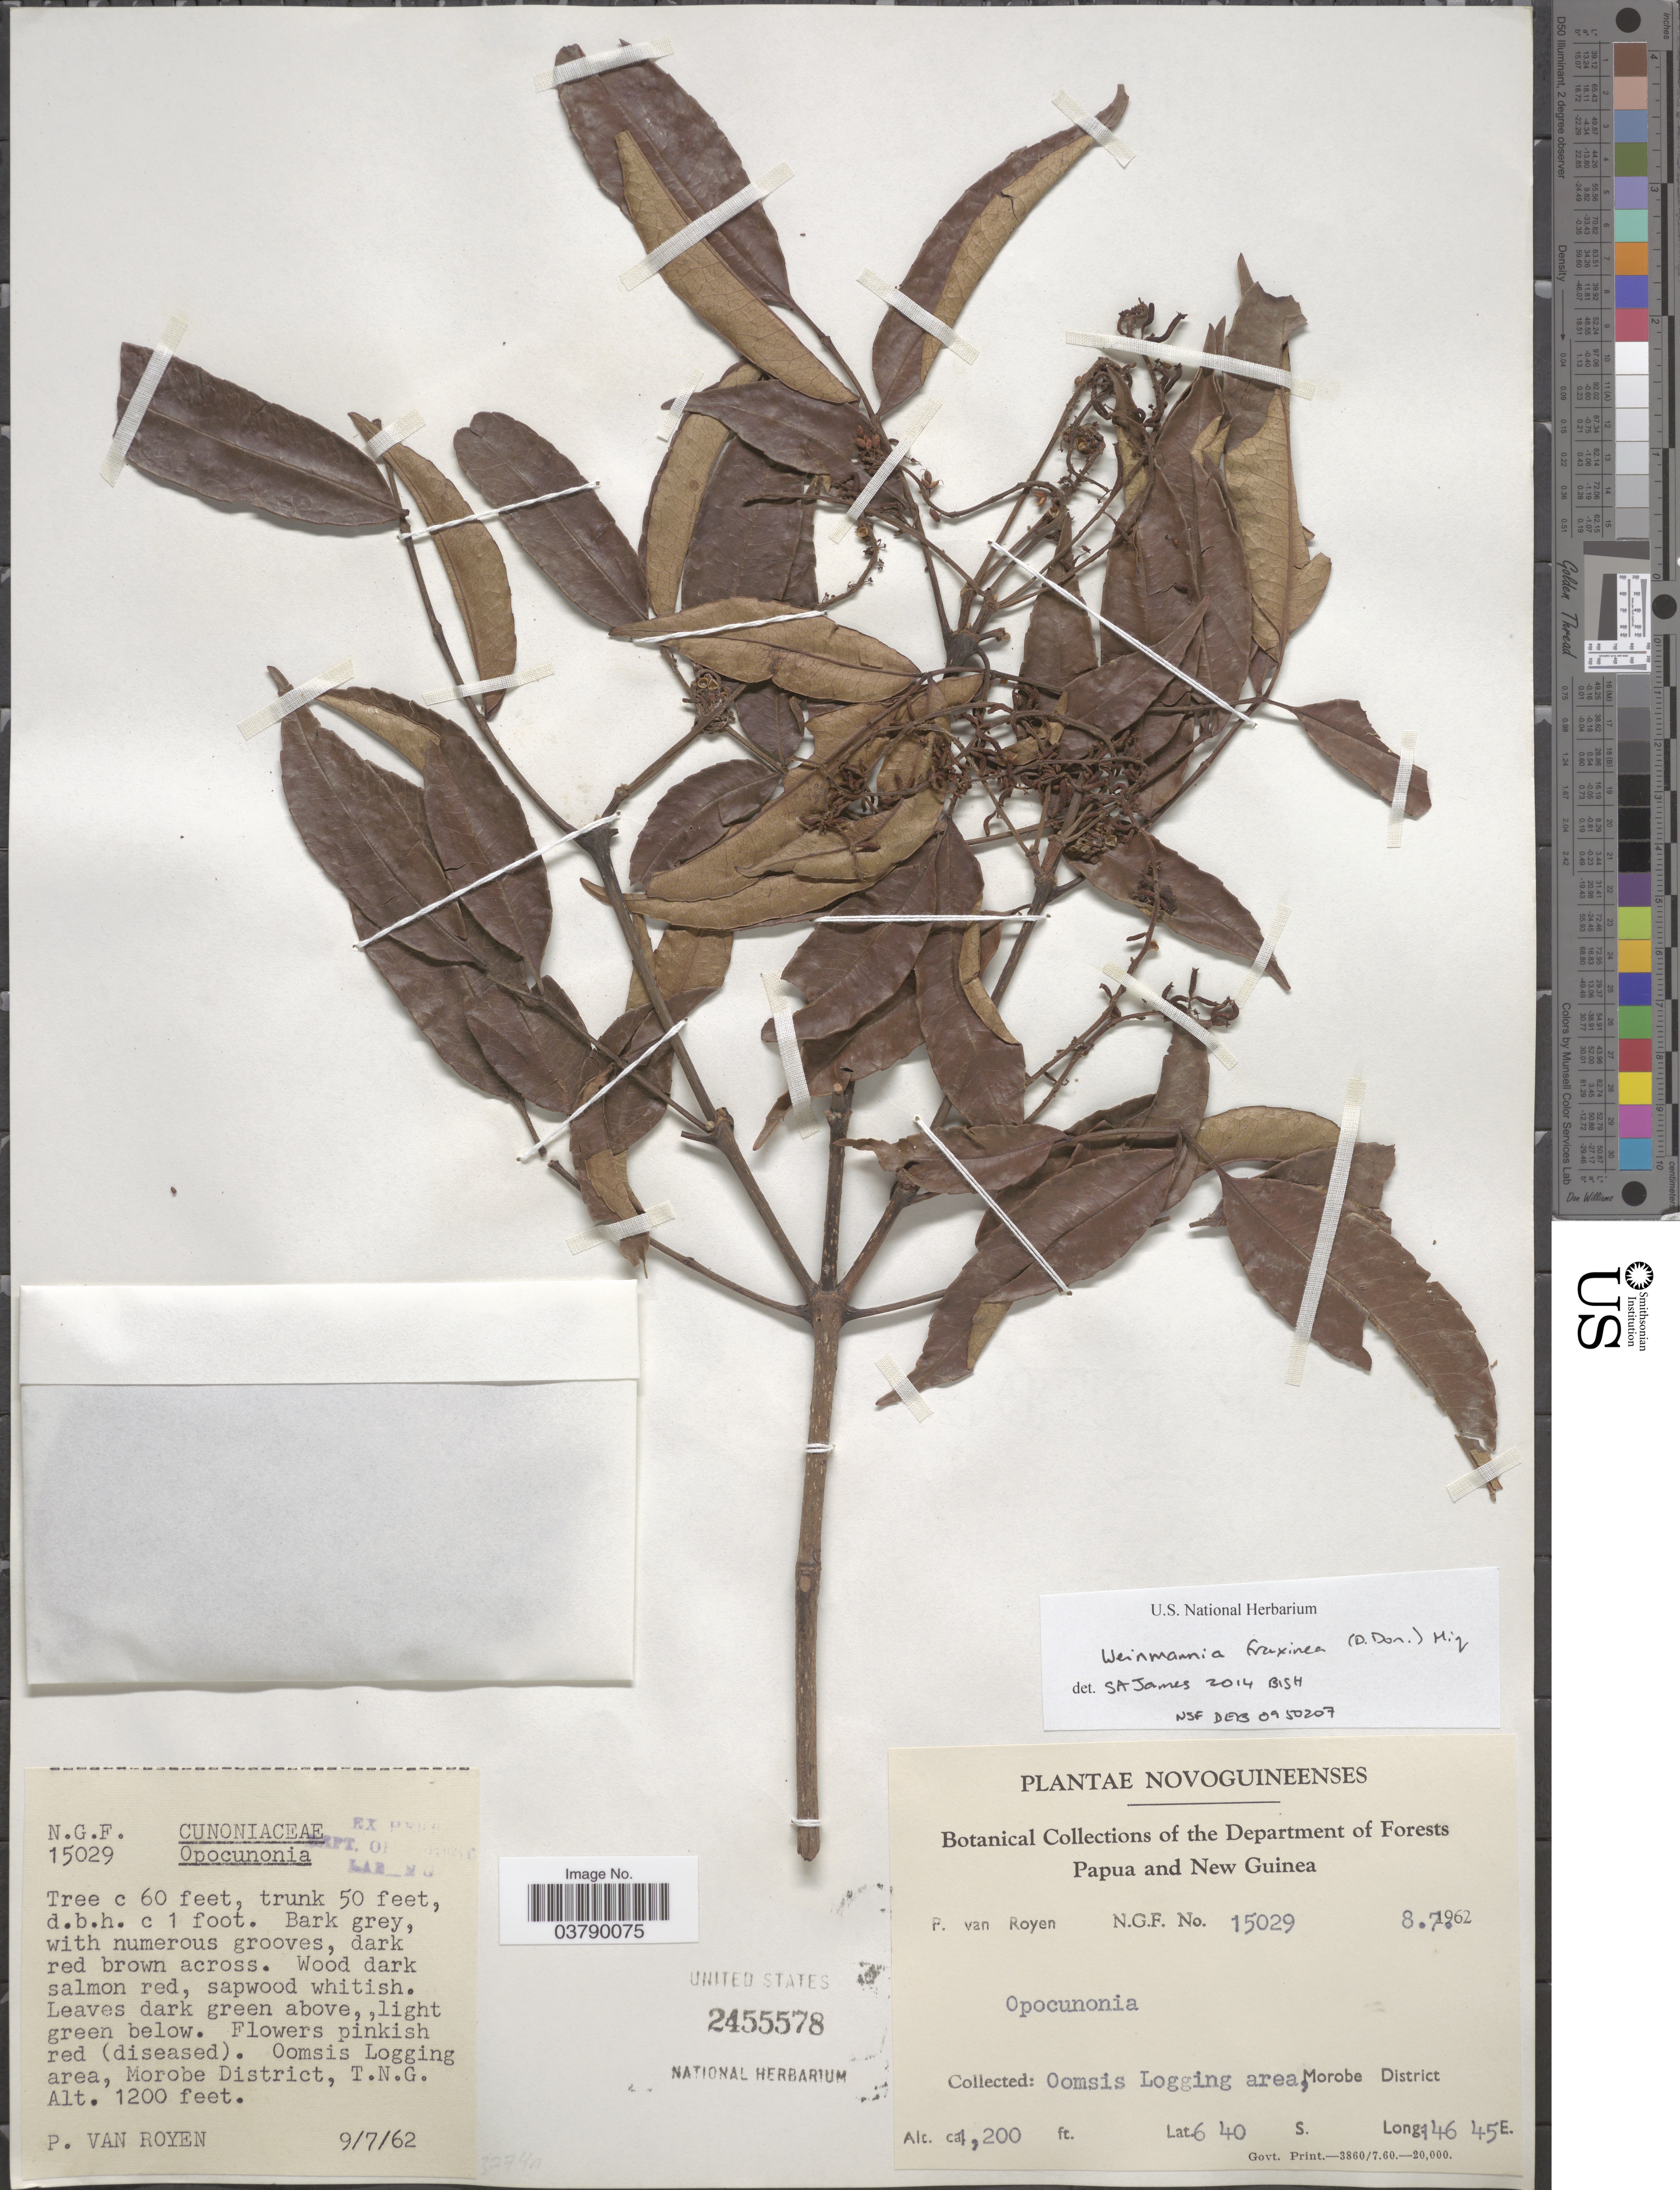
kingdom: Plantae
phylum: Tracheophyta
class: Magnoliopsida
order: Oxalidales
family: Cunoniaceae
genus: Pterophylla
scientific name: Pterophylla fraxinea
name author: D. Don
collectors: P. van Royen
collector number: NGF 15029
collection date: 1962-07-08/1962-07-09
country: Papua New Guinea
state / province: Morobe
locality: Oomsis Logging area; Morobe District, T.N.G.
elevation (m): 366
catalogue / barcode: US 2455578